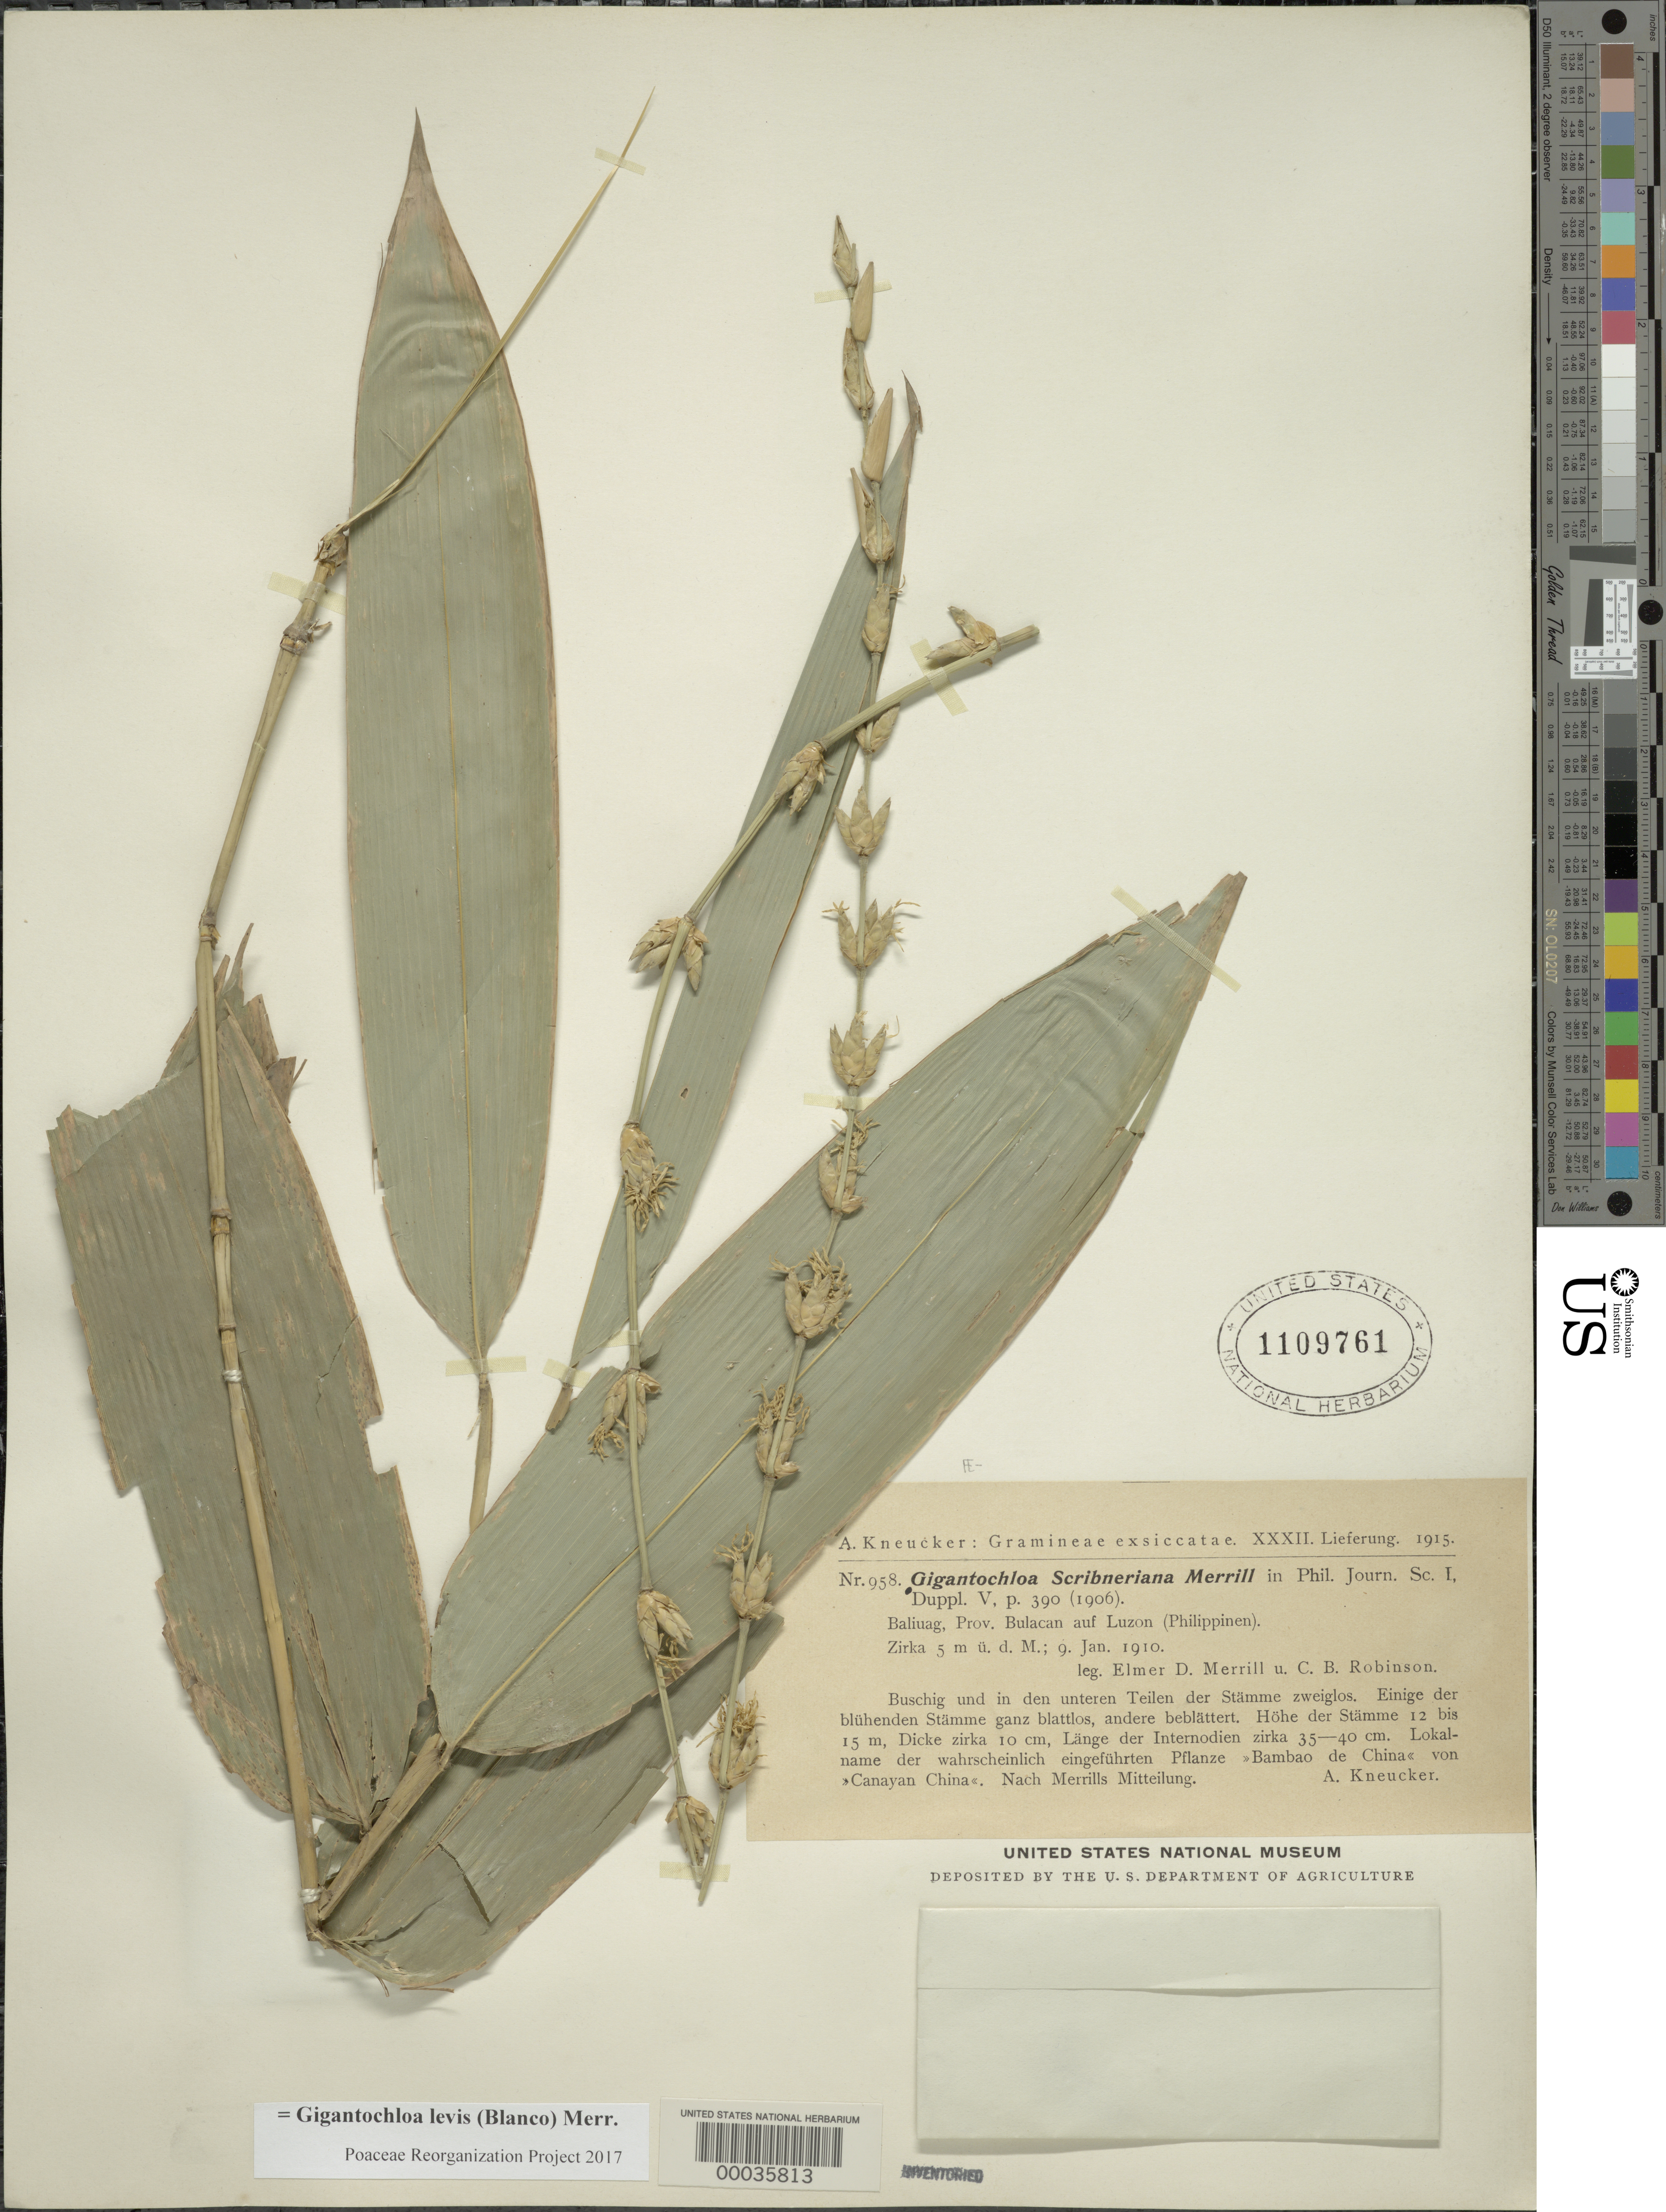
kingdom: Plantae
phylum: Tracheophyta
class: Liliopsida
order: Poales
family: Poaceae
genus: Gigantochloa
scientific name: Gigantochloa levis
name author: (Blanco) Merr.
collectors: E. D. Merrill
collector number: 958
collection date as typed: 09 Jan 1910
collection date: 1910-01-09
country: Philippines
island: Luzon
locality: Baliuag, bulacan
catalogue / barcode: US 1109761